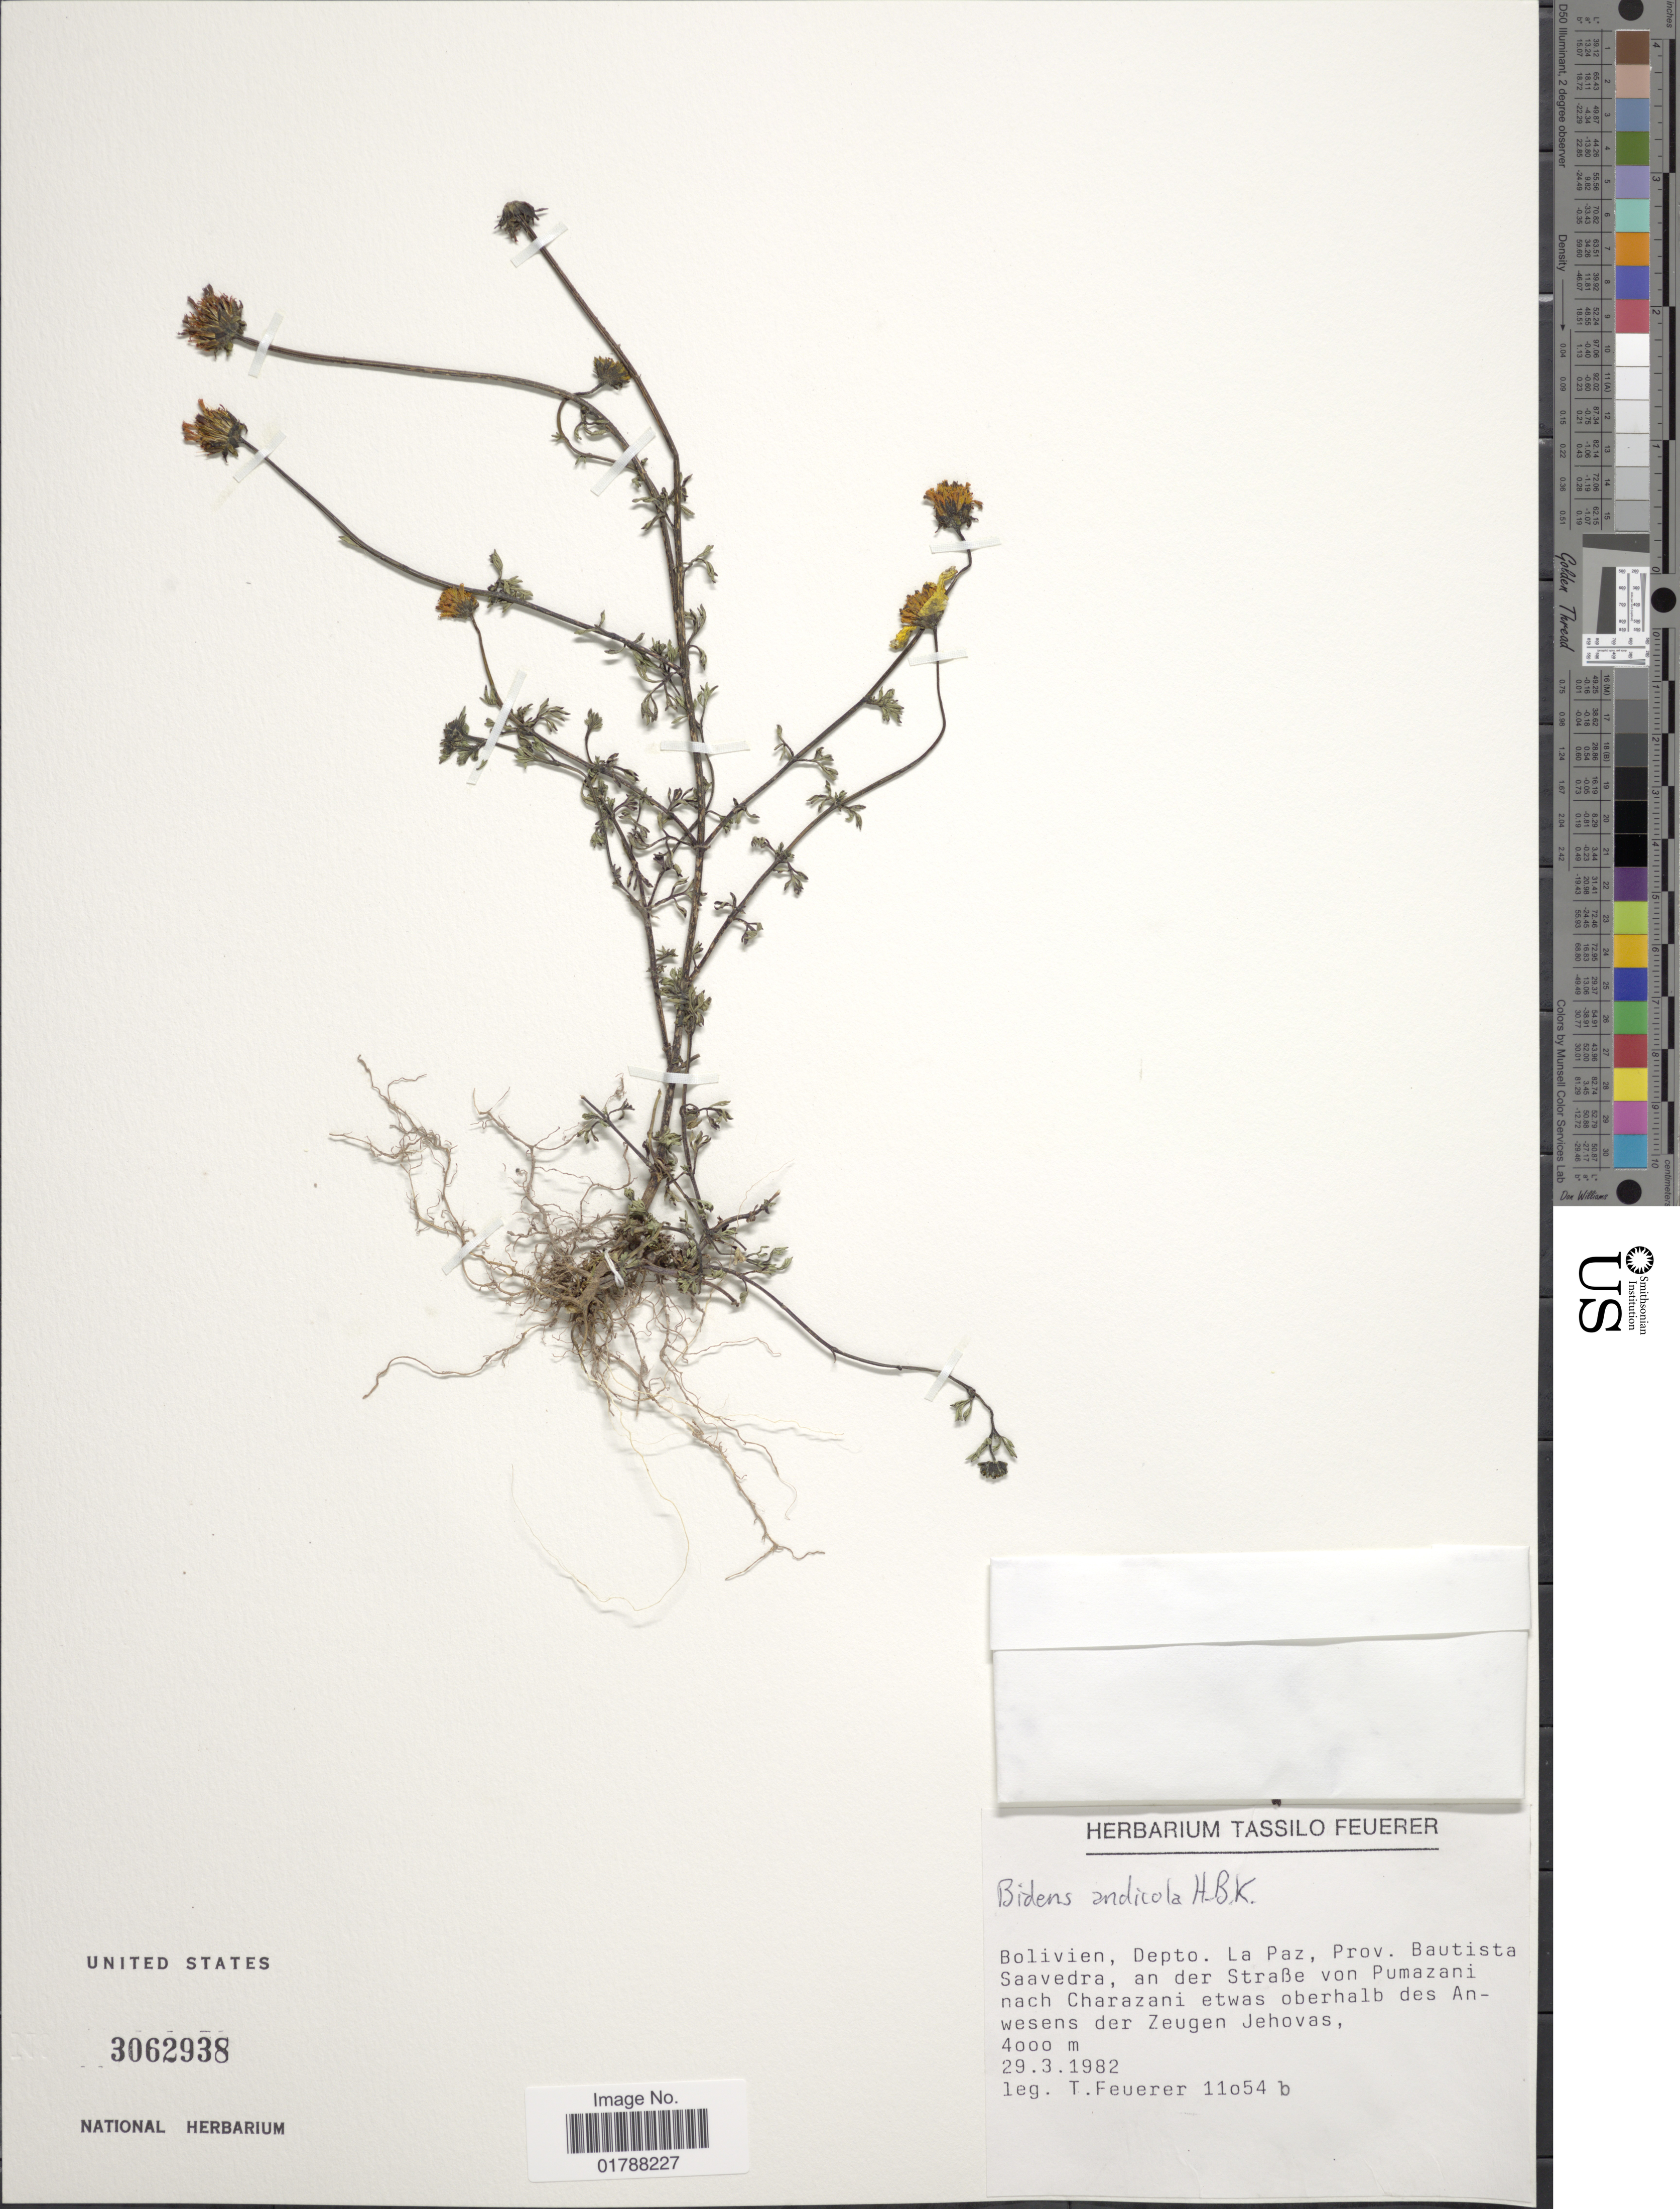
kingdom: Plantae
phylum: Tracheophyta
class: Magnoliopsida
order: Asterales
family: Asteraceae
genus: Bidens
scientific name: Bidens andicola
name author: Kunth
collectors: T. Feuerer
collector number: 11054b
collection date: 1982-03-29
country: Bolivia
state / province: La Paz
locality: Prov. Bautista Saavedra, an der StraBe von Pumazani nach Charazani etwas oberhalb des Anwesens der Zeugen Jehovas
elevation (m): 4000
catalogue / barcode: US 3062938